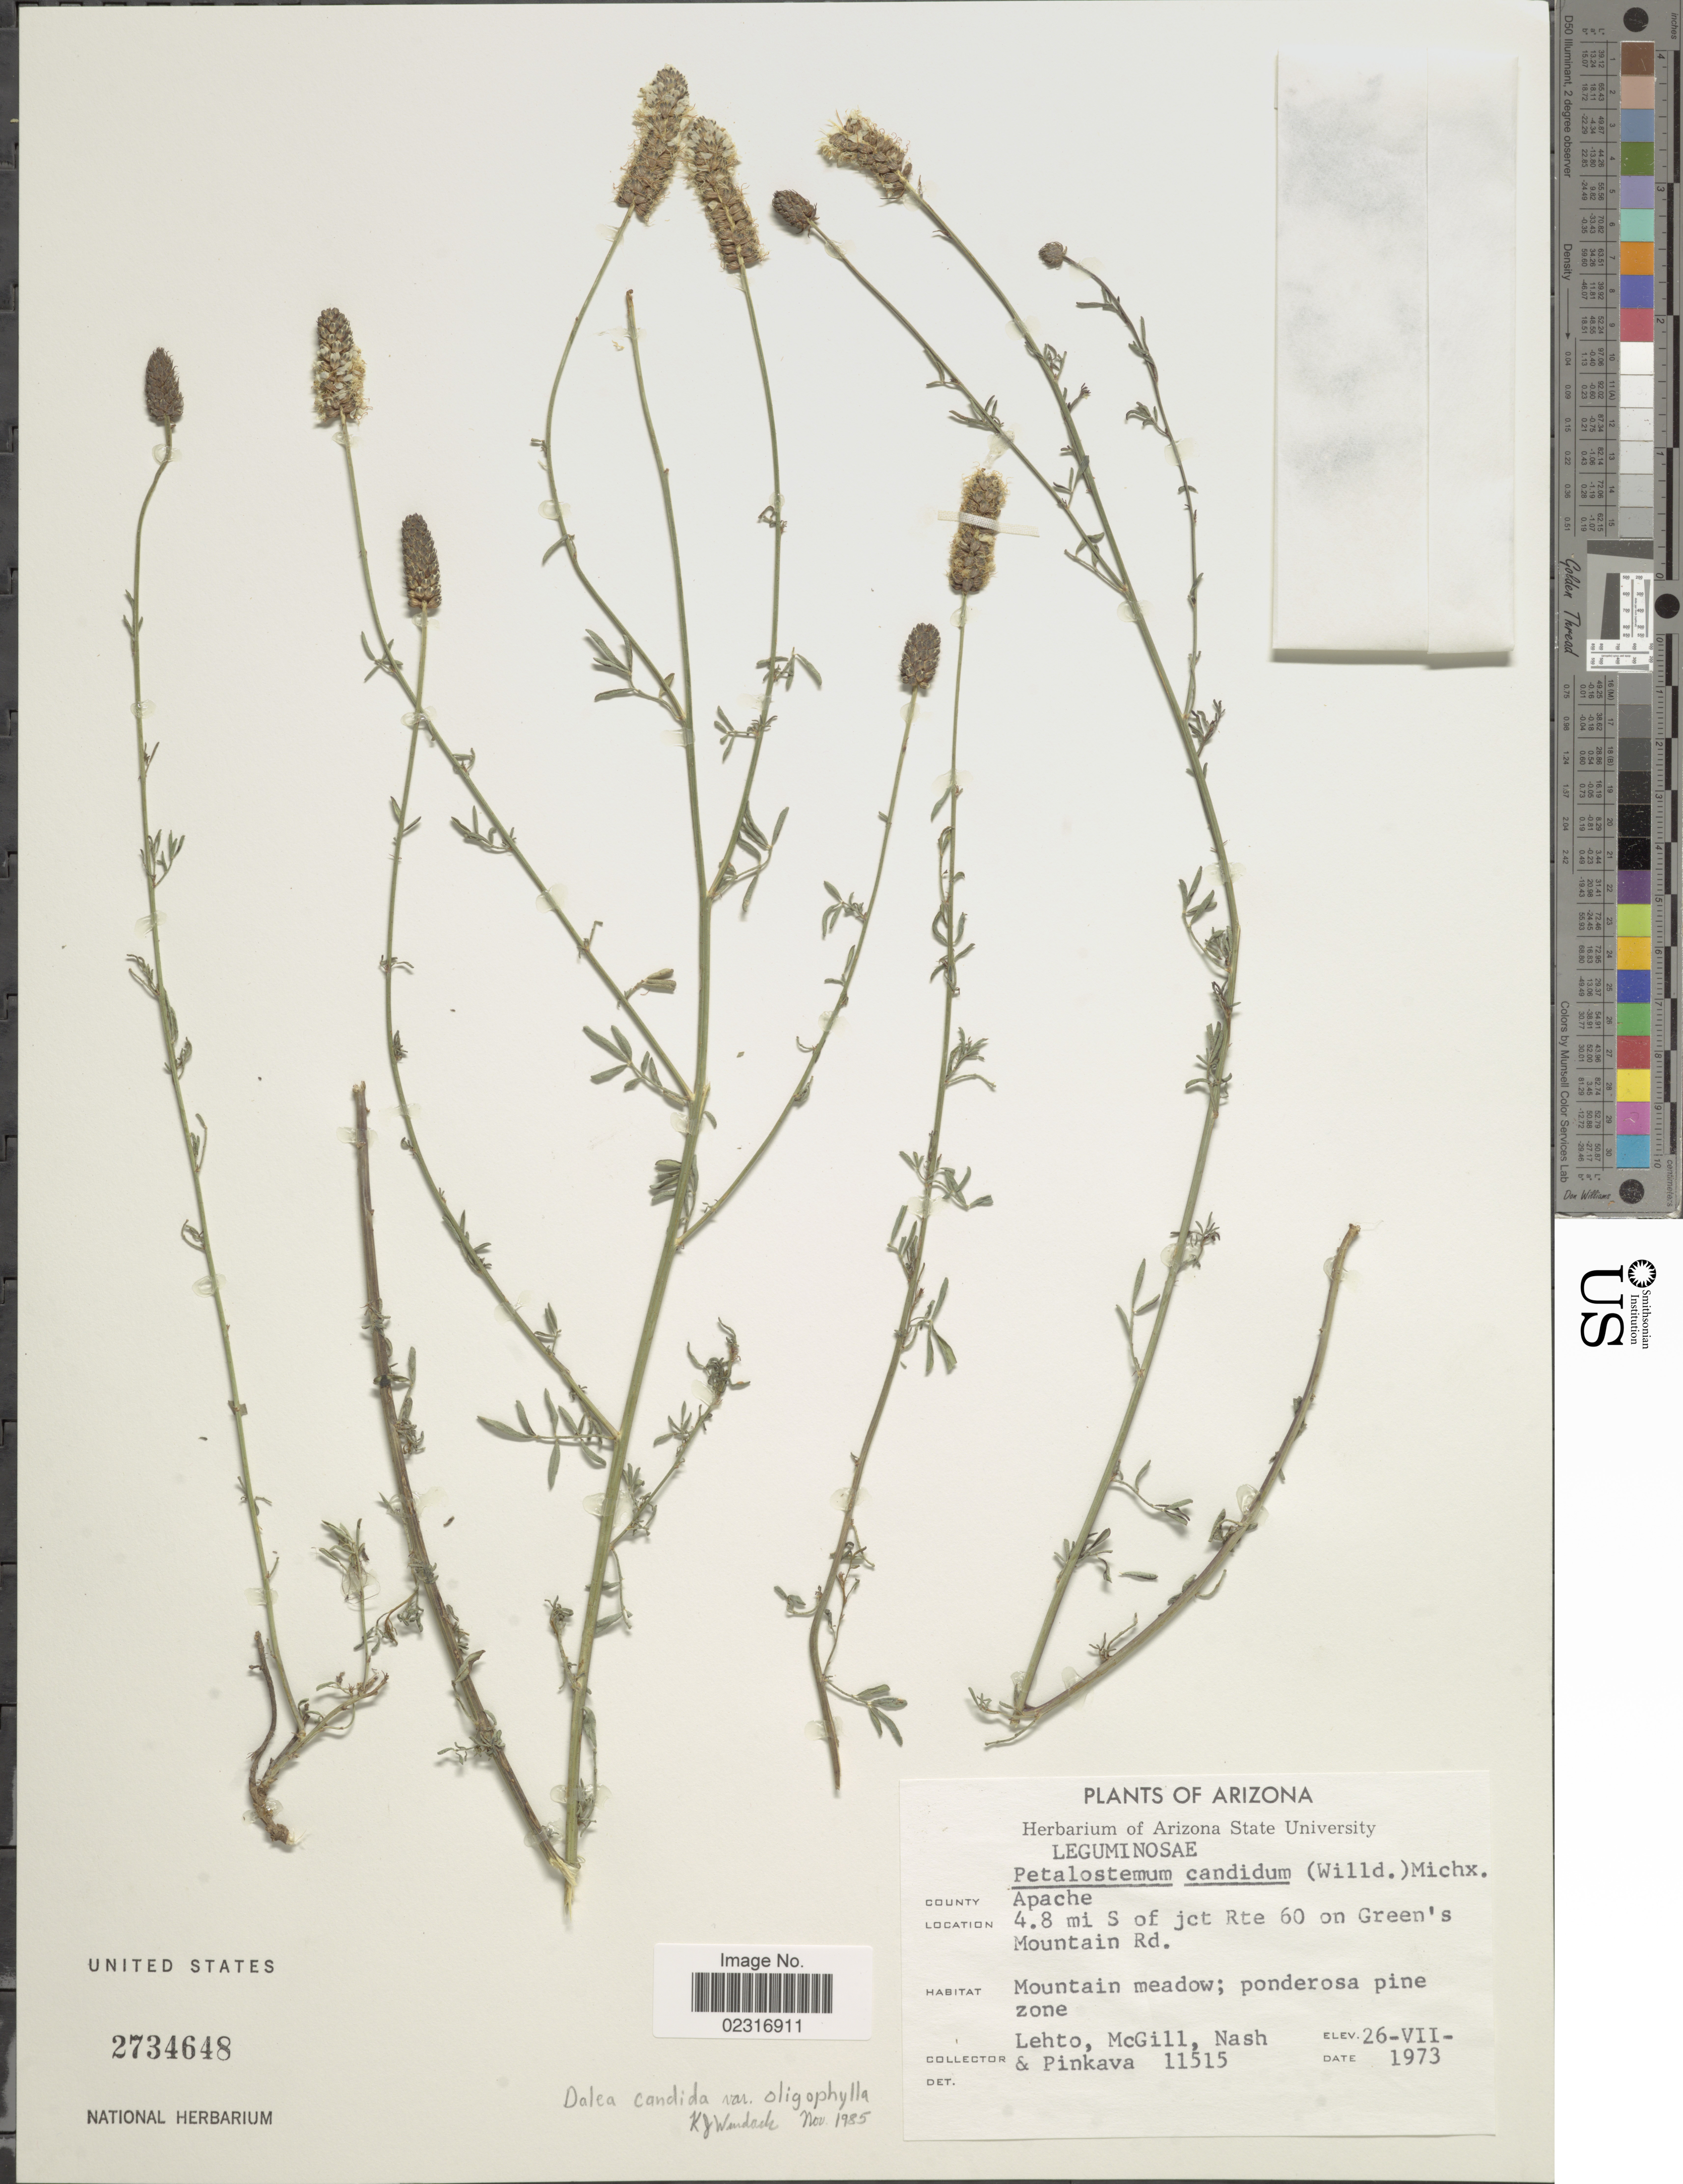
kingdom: Plantae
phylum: Tracheophyta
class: Magnoliopsida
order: Fabales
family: Fabaceae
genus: Dalea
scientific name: Dalea candida var. oligophylla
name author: (Torr) Shinners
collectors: -. Lehto, -. McGill, -- Nash & -. Pinkava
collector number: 11515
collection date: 1973-07-26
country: United States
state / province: Arizona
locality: County Apache. 4.8 mi. S. of jct Rte 60 on Green's Mountain Rd.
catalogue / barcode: US 2734648